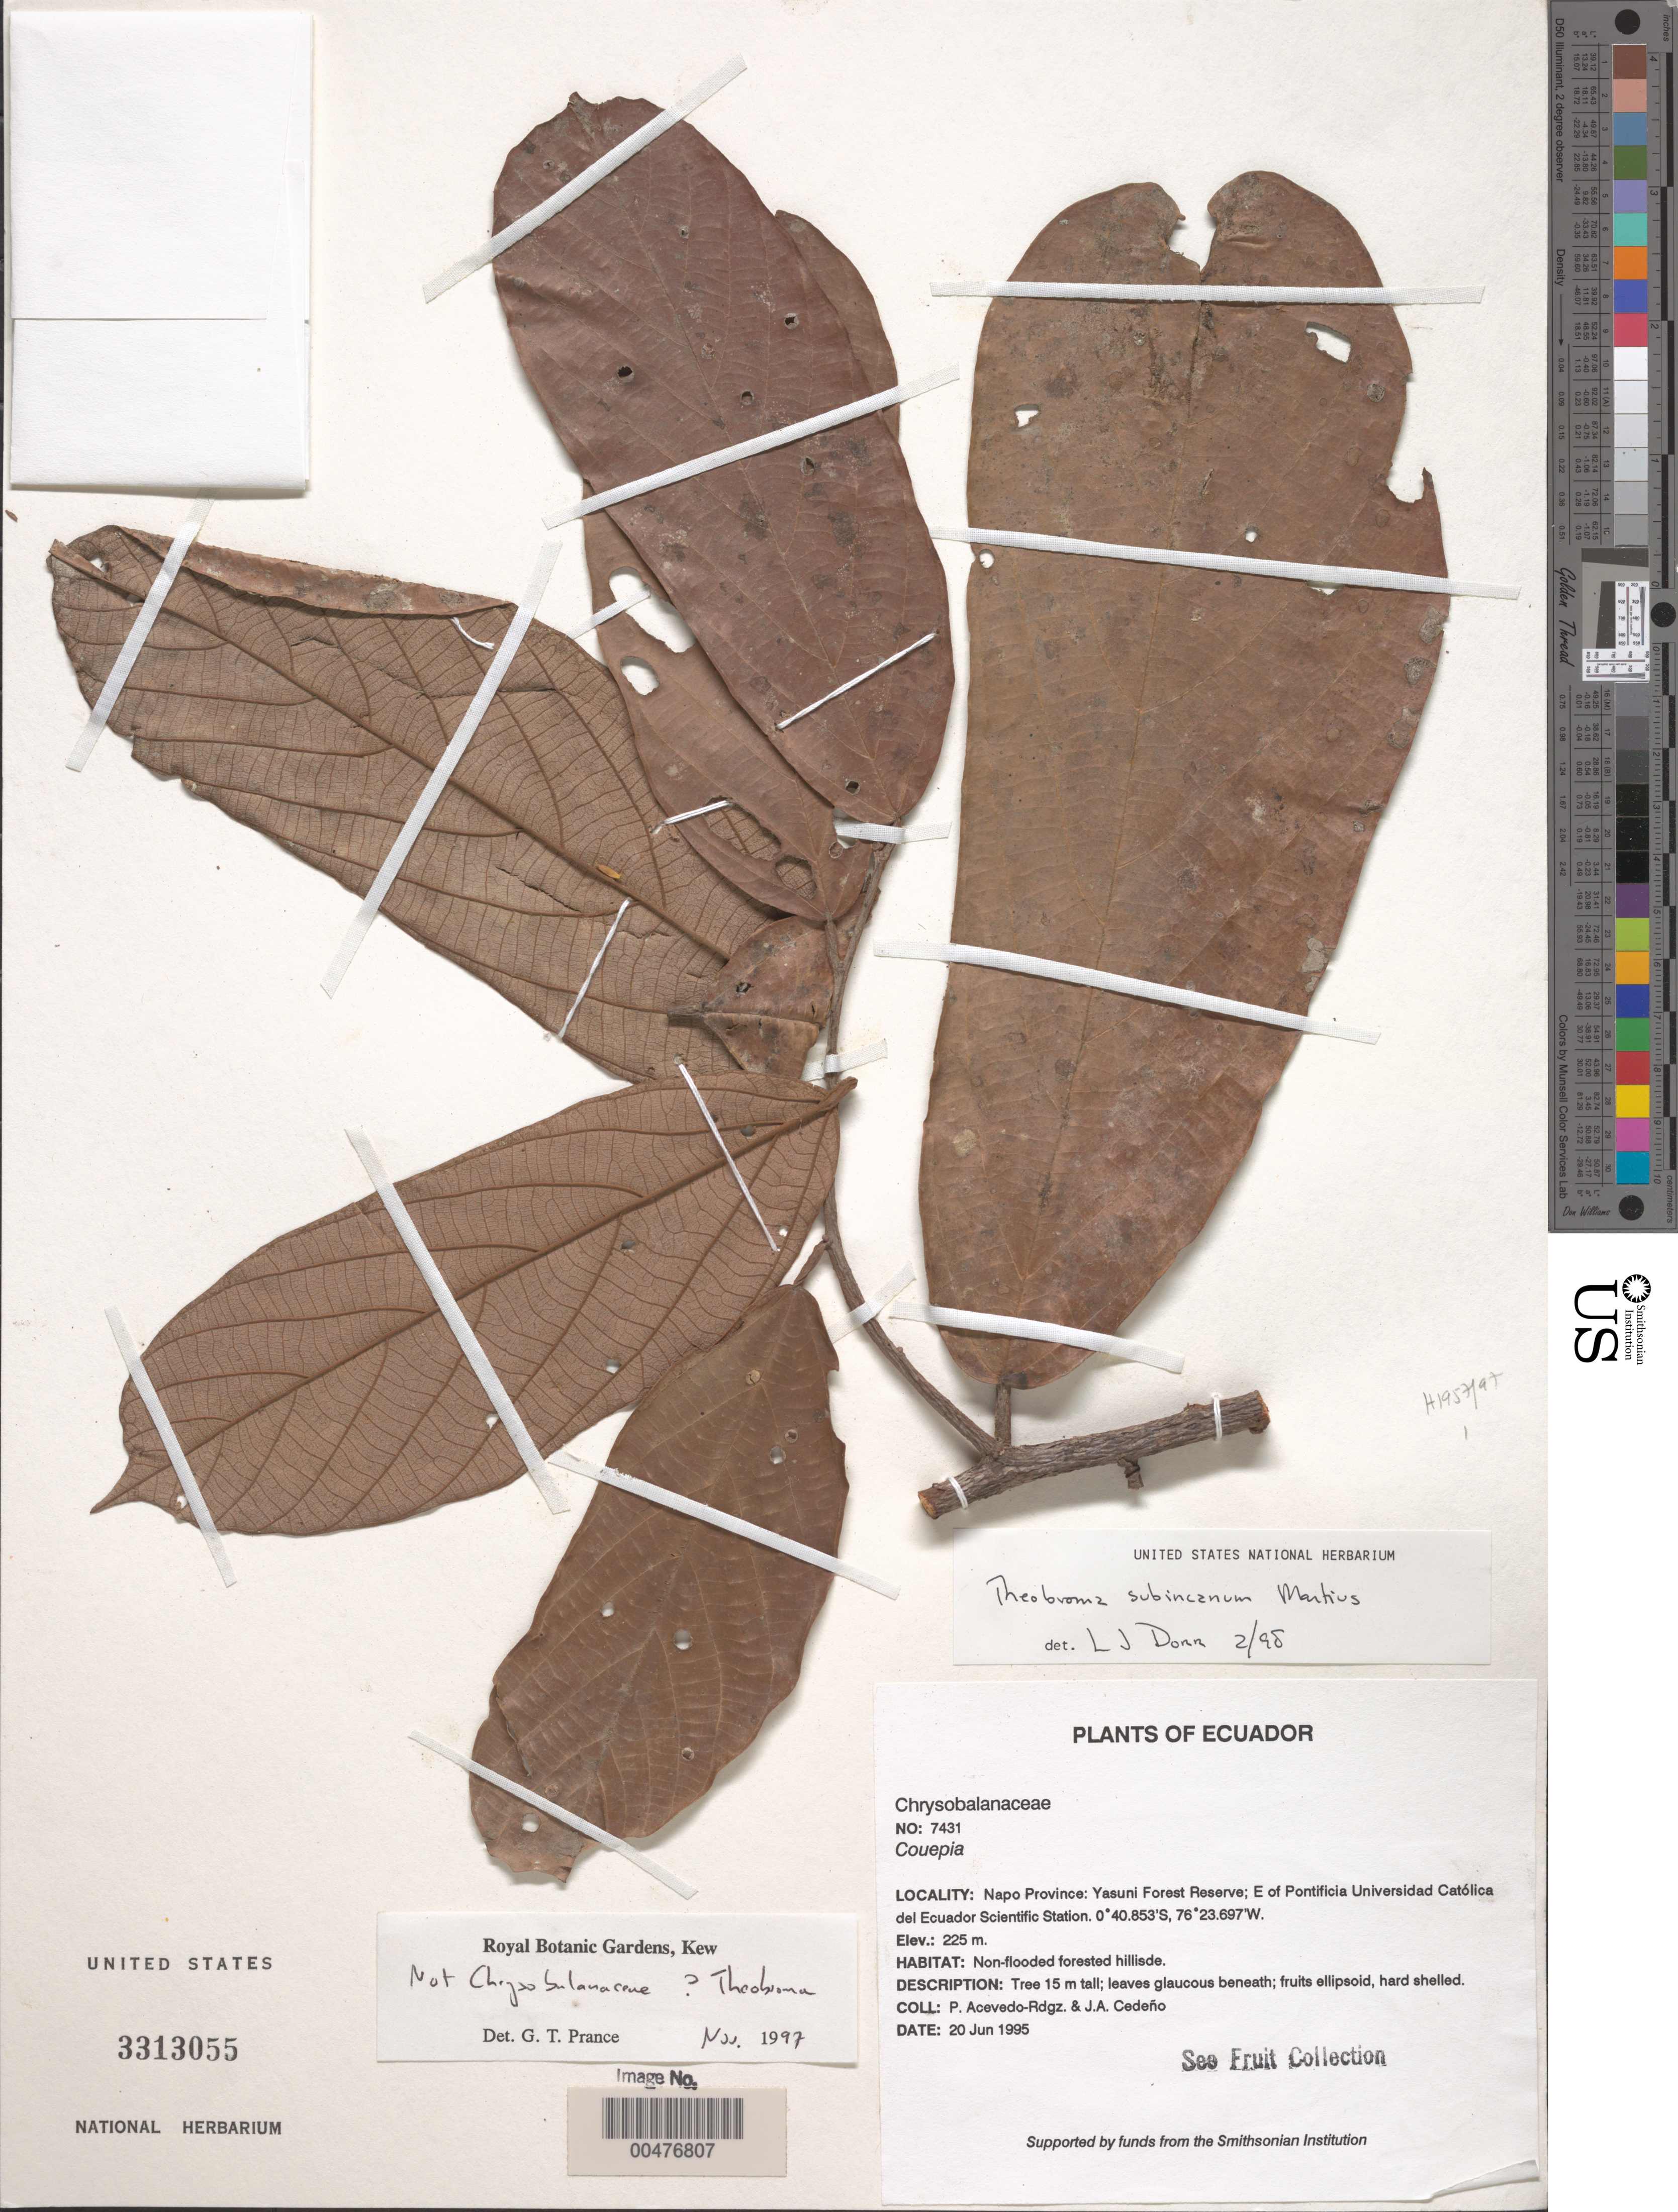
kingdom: Plantae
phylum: Tracheophyta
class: Magnoliopsida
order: Malvales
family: Malvaceae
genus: Theobroma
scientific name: Theobroma subincanum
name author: Mart.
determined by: Dorr, L. J., (BOT), Smithsonian Institution - National Museum of Natural History (UNITED STATES)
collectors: P. Acevedo-Rodr. & J. A. Cedeño M.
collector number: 7431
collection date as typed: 20 Jun 1995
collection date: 1995-06-20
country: Ecuador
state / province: Napo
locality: Yasuni Forest Reserve; E of Pontificia Universidad Católica del Ecuador Scientific Station.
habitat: Non-flooded forested hillside.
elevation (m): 225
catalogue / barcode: US 3313055